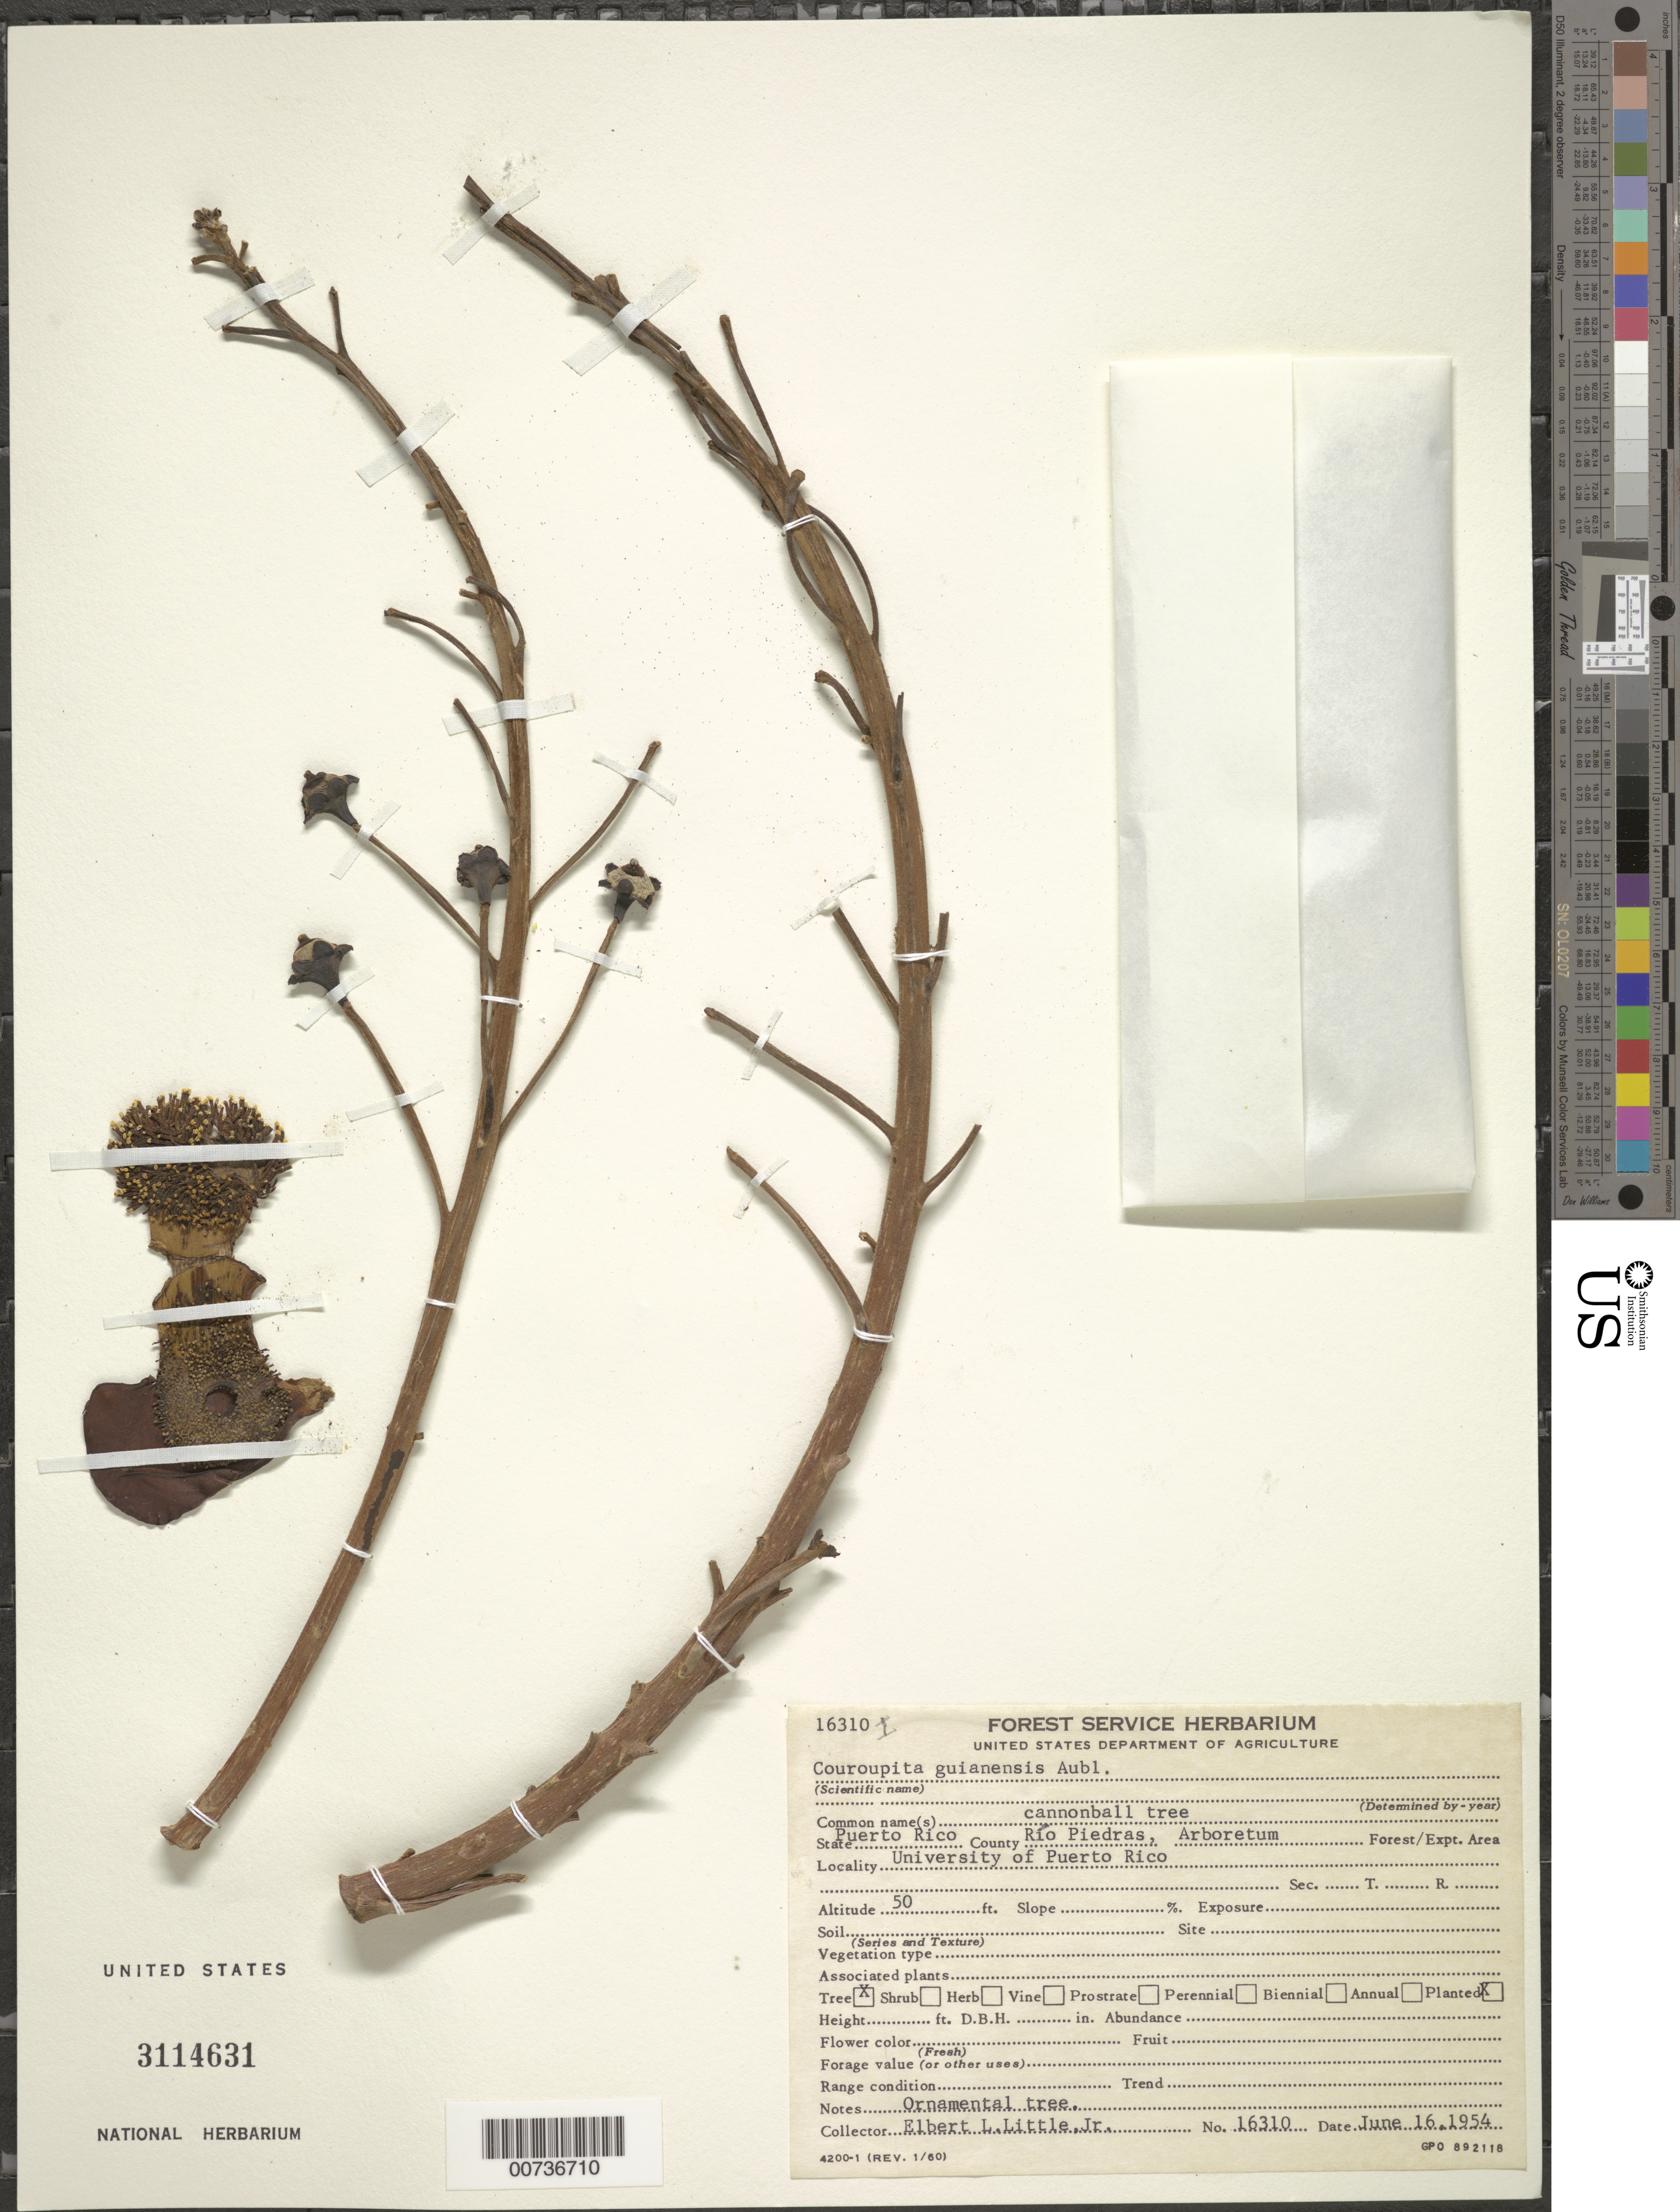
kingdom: Plantae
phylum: Tracheophyta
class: Magnoliopsida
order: Ericales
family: Lecythidaceae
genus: Couroupita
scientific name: Couroupita guianensis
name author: Aubl.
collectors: E. L. Little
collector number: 16310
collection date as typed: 16 Jun 1954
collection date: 1954-06-16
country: Puerto Rico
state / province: San Juan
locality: Arboretum, University of Puerto Rico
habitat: Ornamental tree, planted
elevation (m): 15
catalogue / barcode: US 3114631